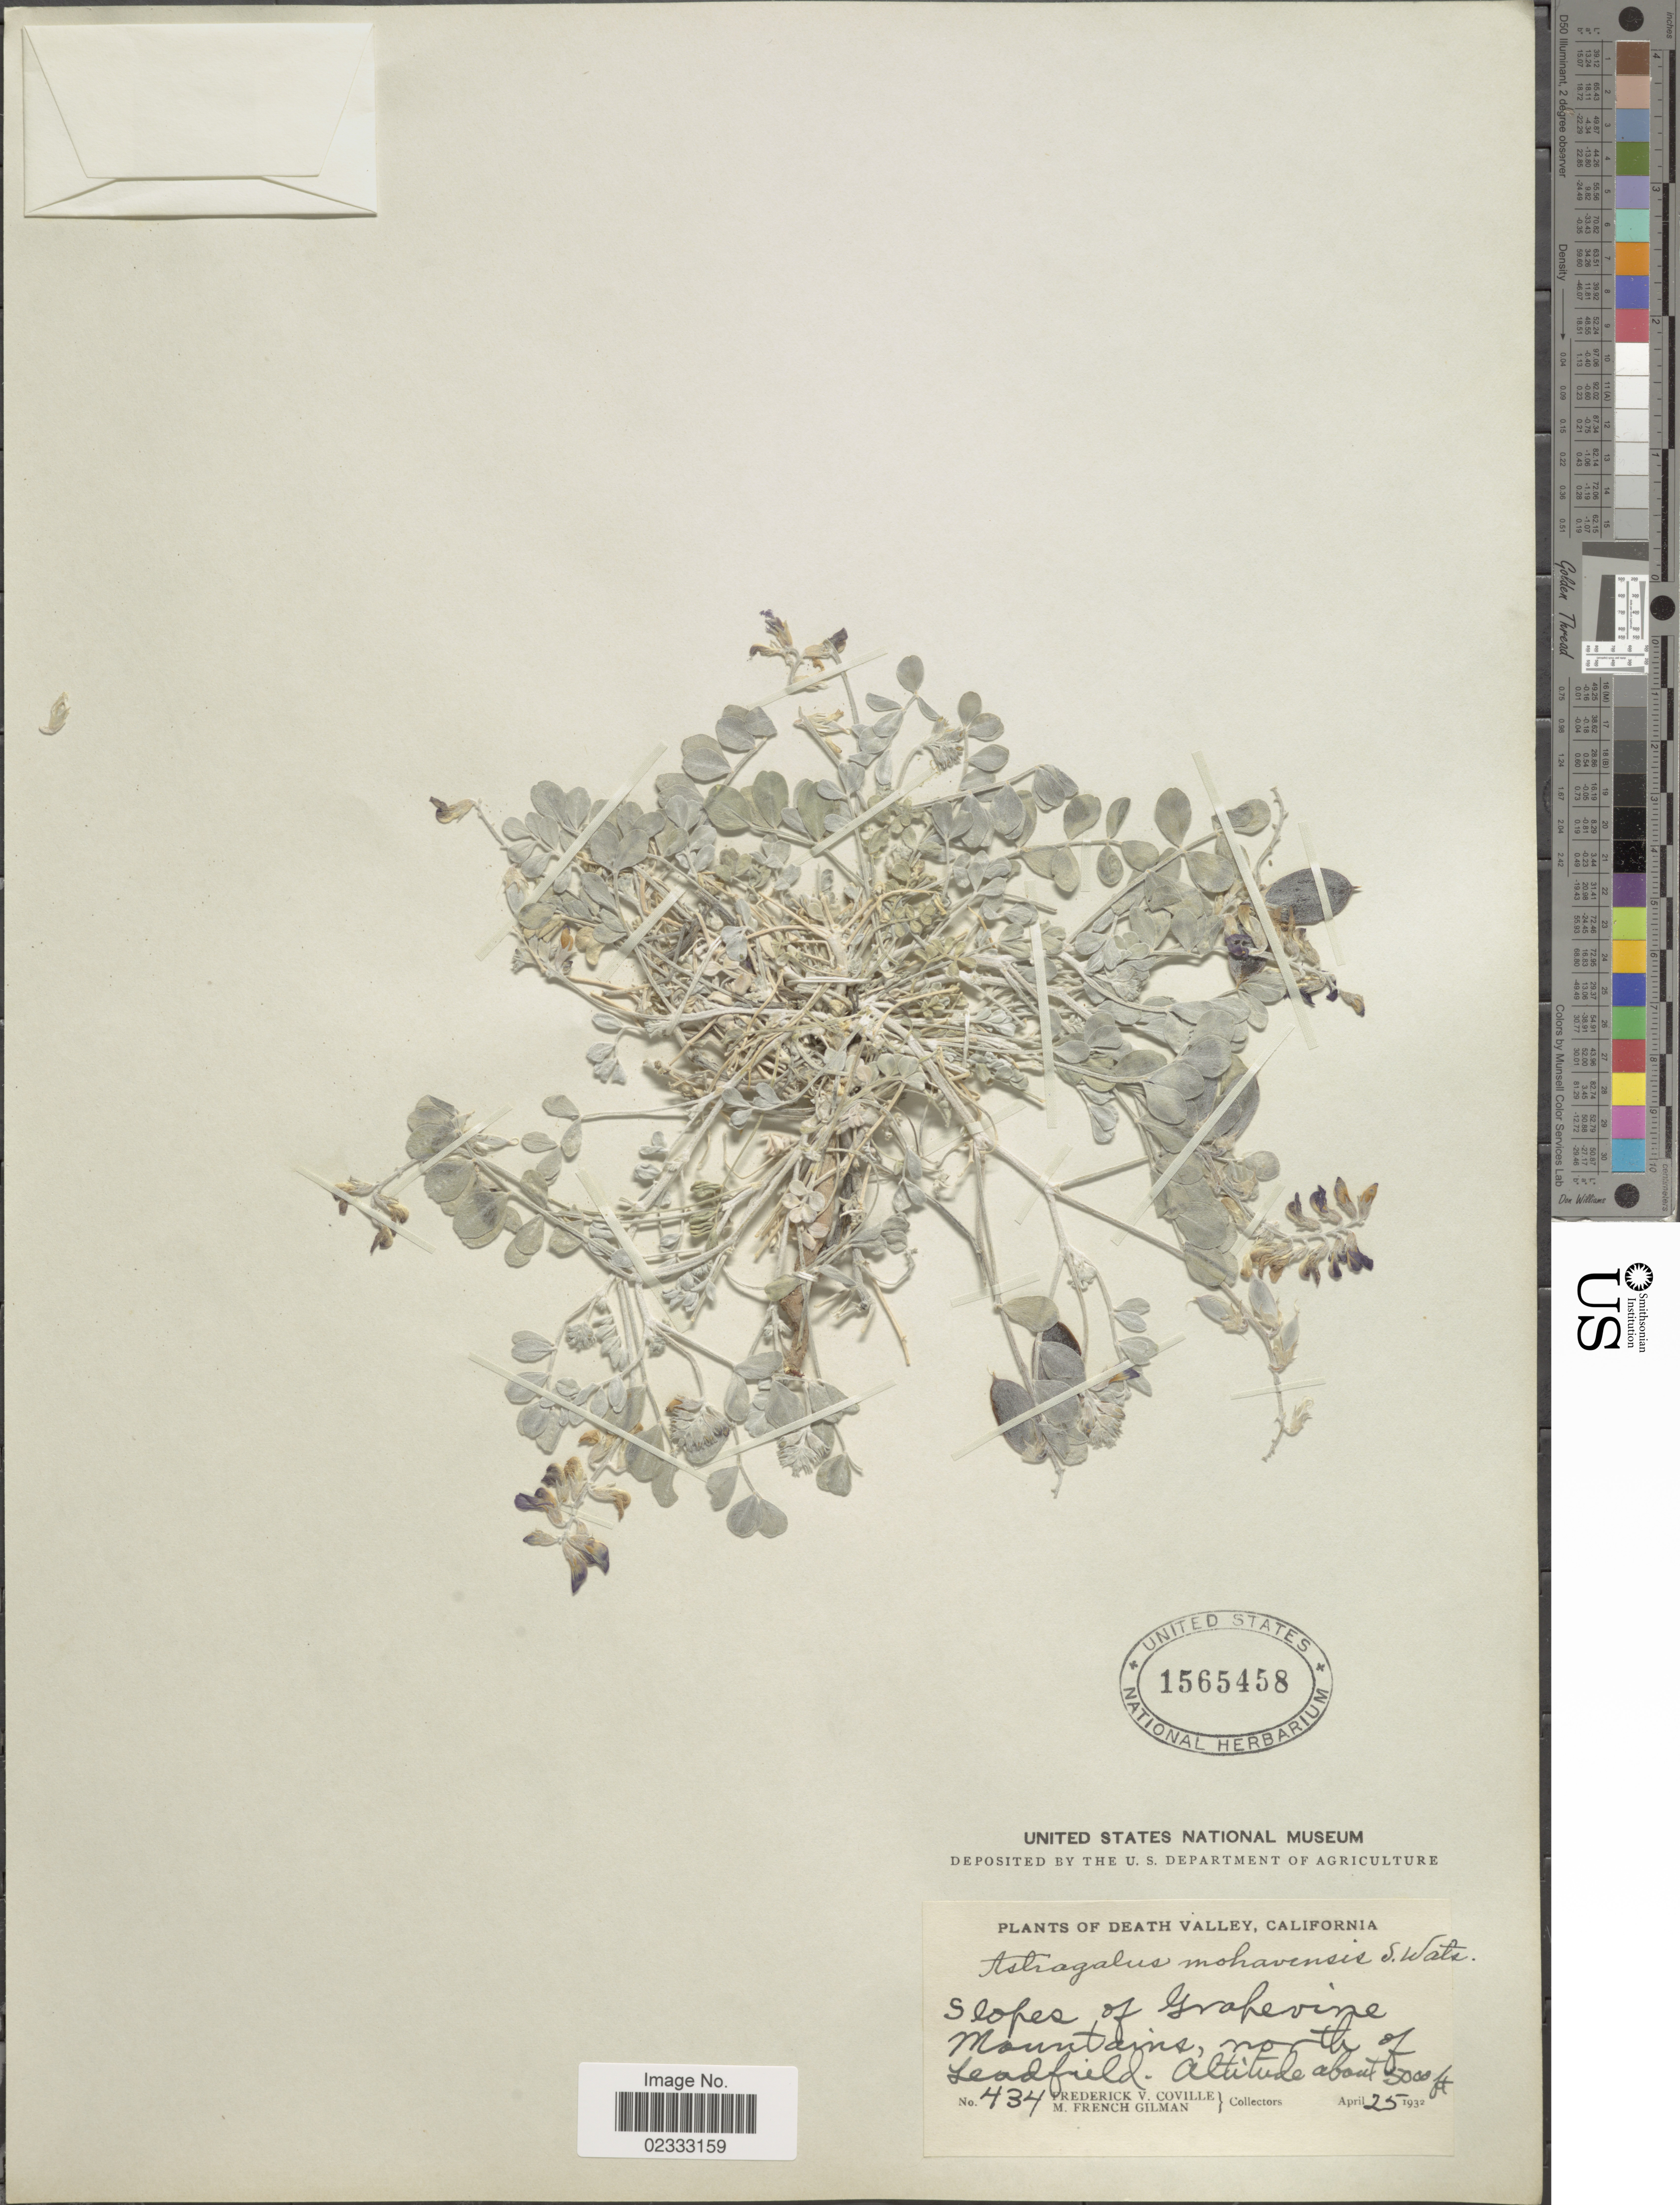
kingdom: Plantae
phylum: Tracheophyta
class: Magnoliopsida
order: Fabales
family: Fabaceae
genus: Astragalus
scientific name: Astragalus mojavensis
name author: S. Watson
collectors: F. V. Coville & M. F. Gilman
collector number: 434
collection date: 1932-04-25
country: United States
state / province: California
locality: Death Valley, California, Mountains, north of Leadfield.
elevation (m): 1524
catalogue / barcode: US 1565458